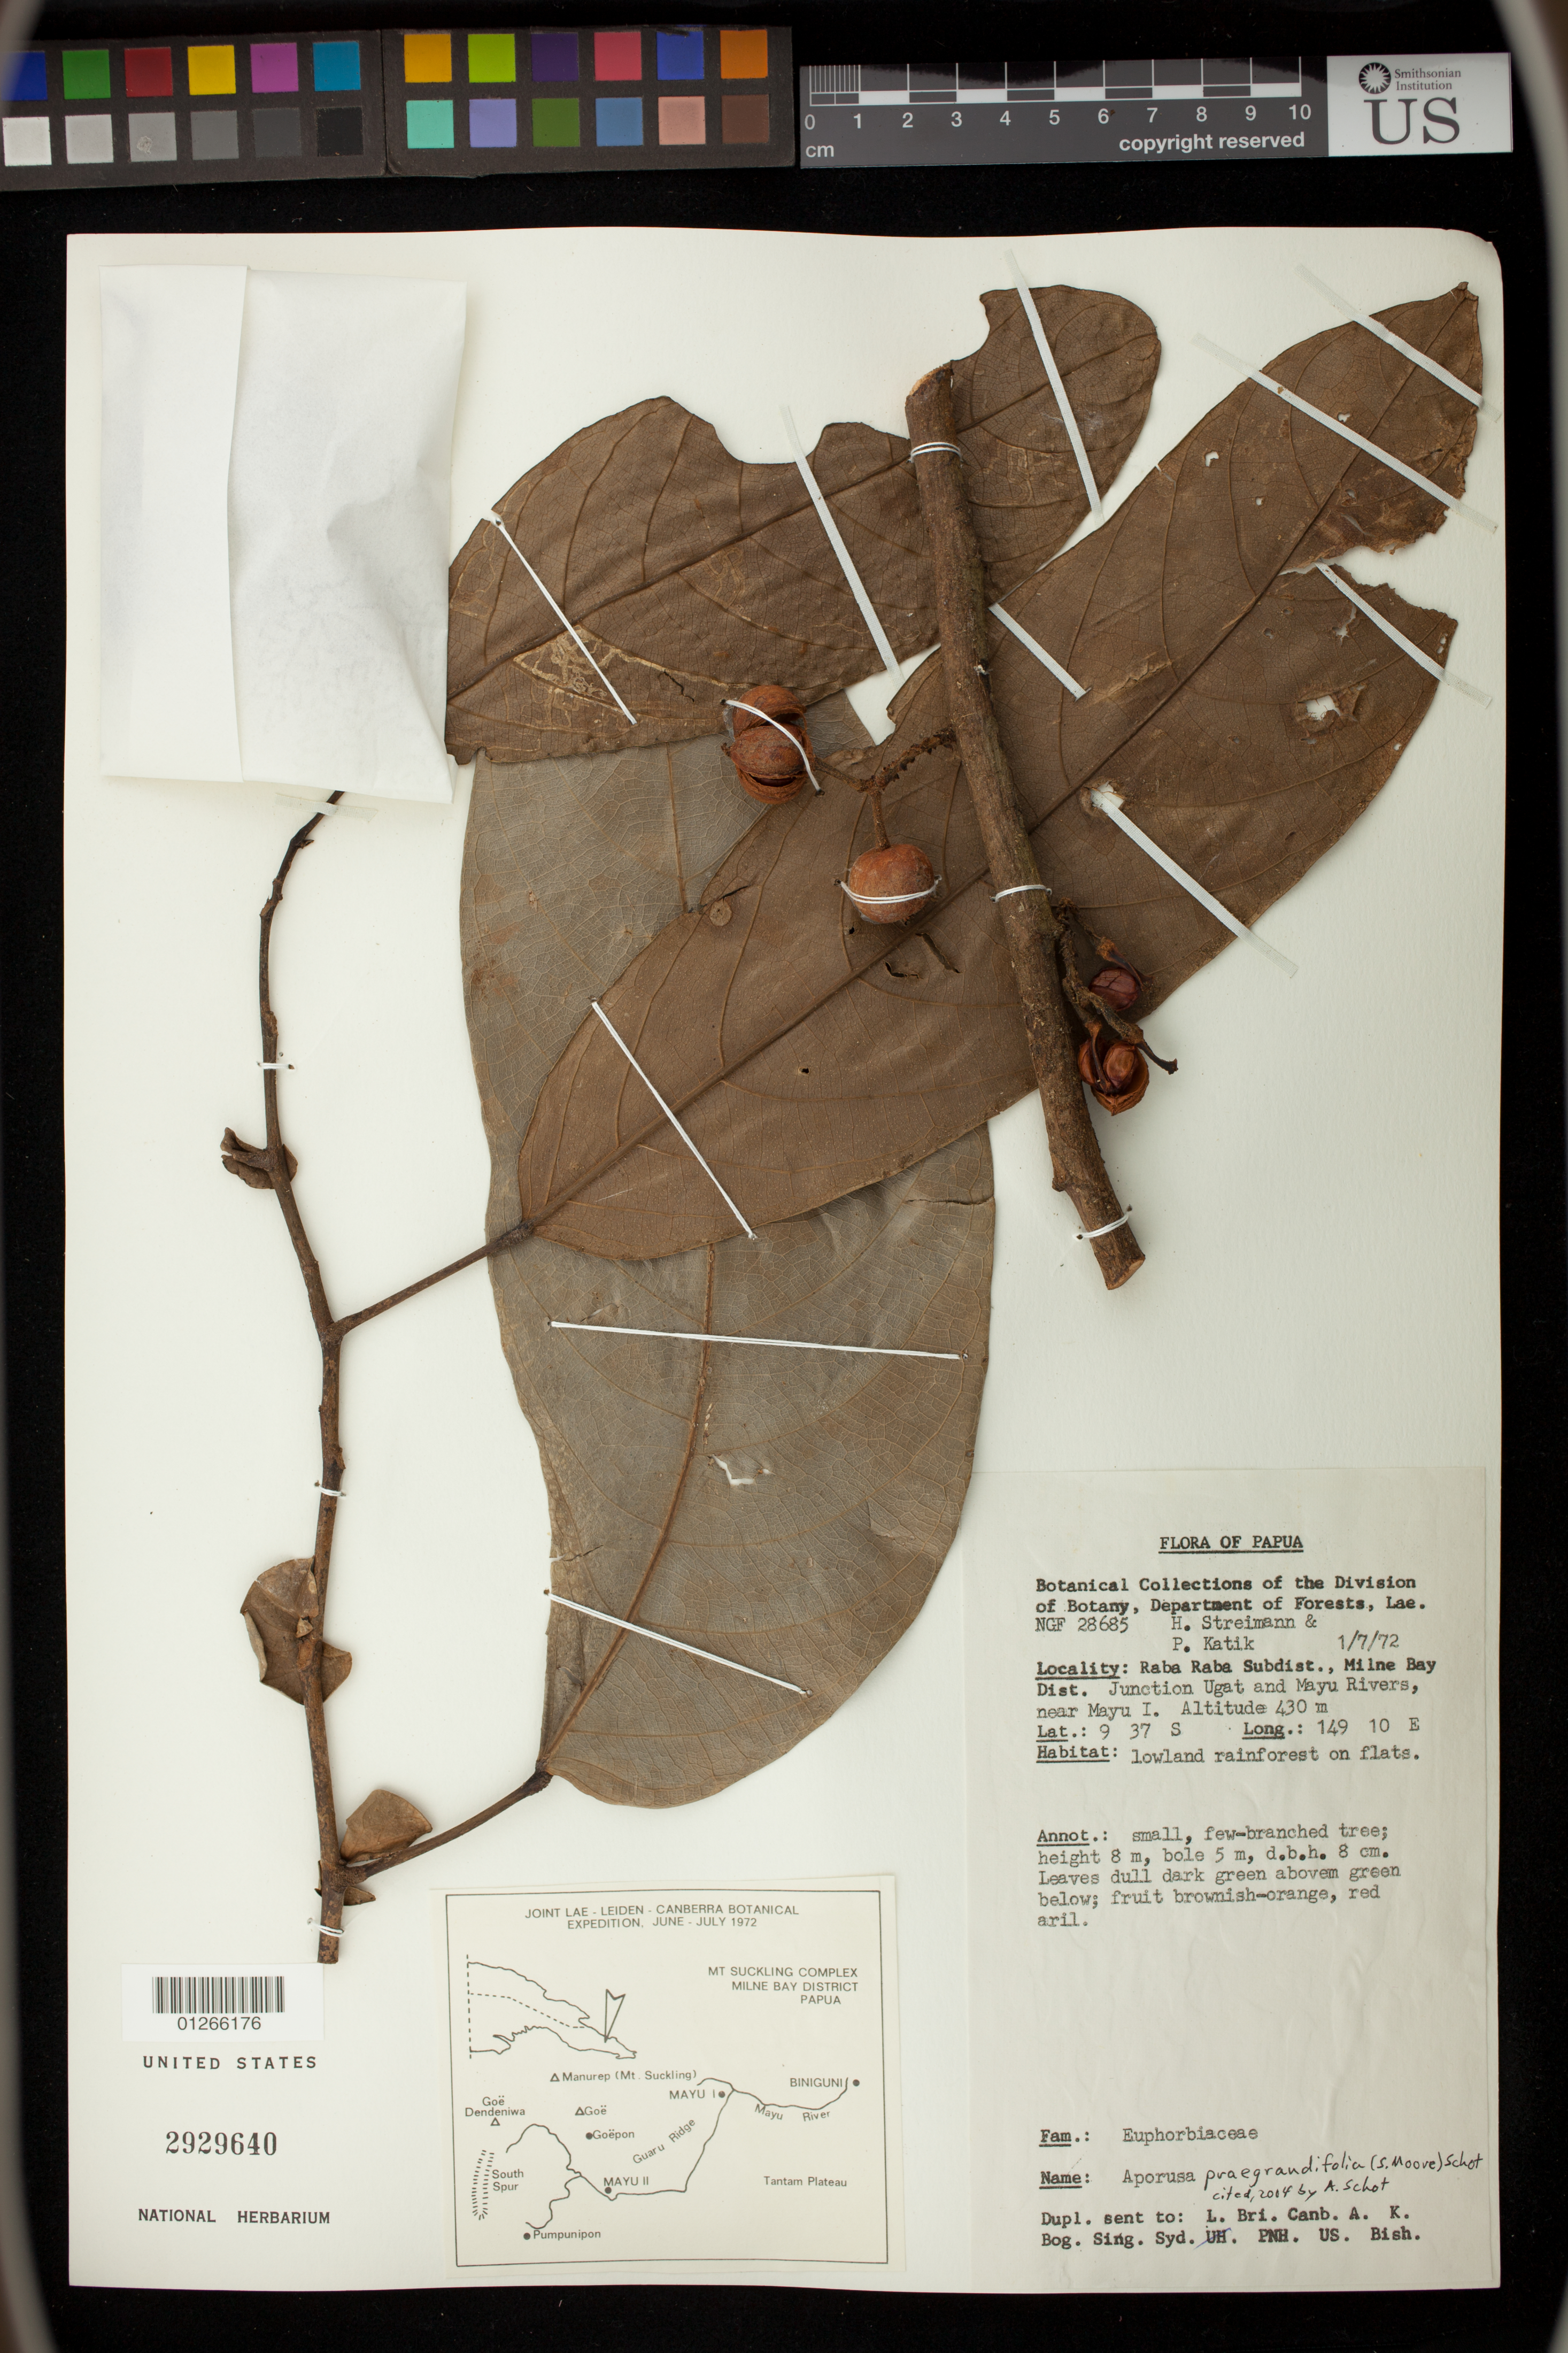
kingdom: Plantae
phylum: Tracheophyta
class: Magnoliopsida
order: Malpighiales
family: Phyllanthaceae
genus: Aporosa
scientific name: Aporosa praegrandifolia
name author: (S. Moore) Schot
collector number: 28685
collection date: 1972-01-07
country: Papua New Guinea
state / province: Milne Bay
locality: Raba Raba Subdist.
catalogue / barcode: US 2929640